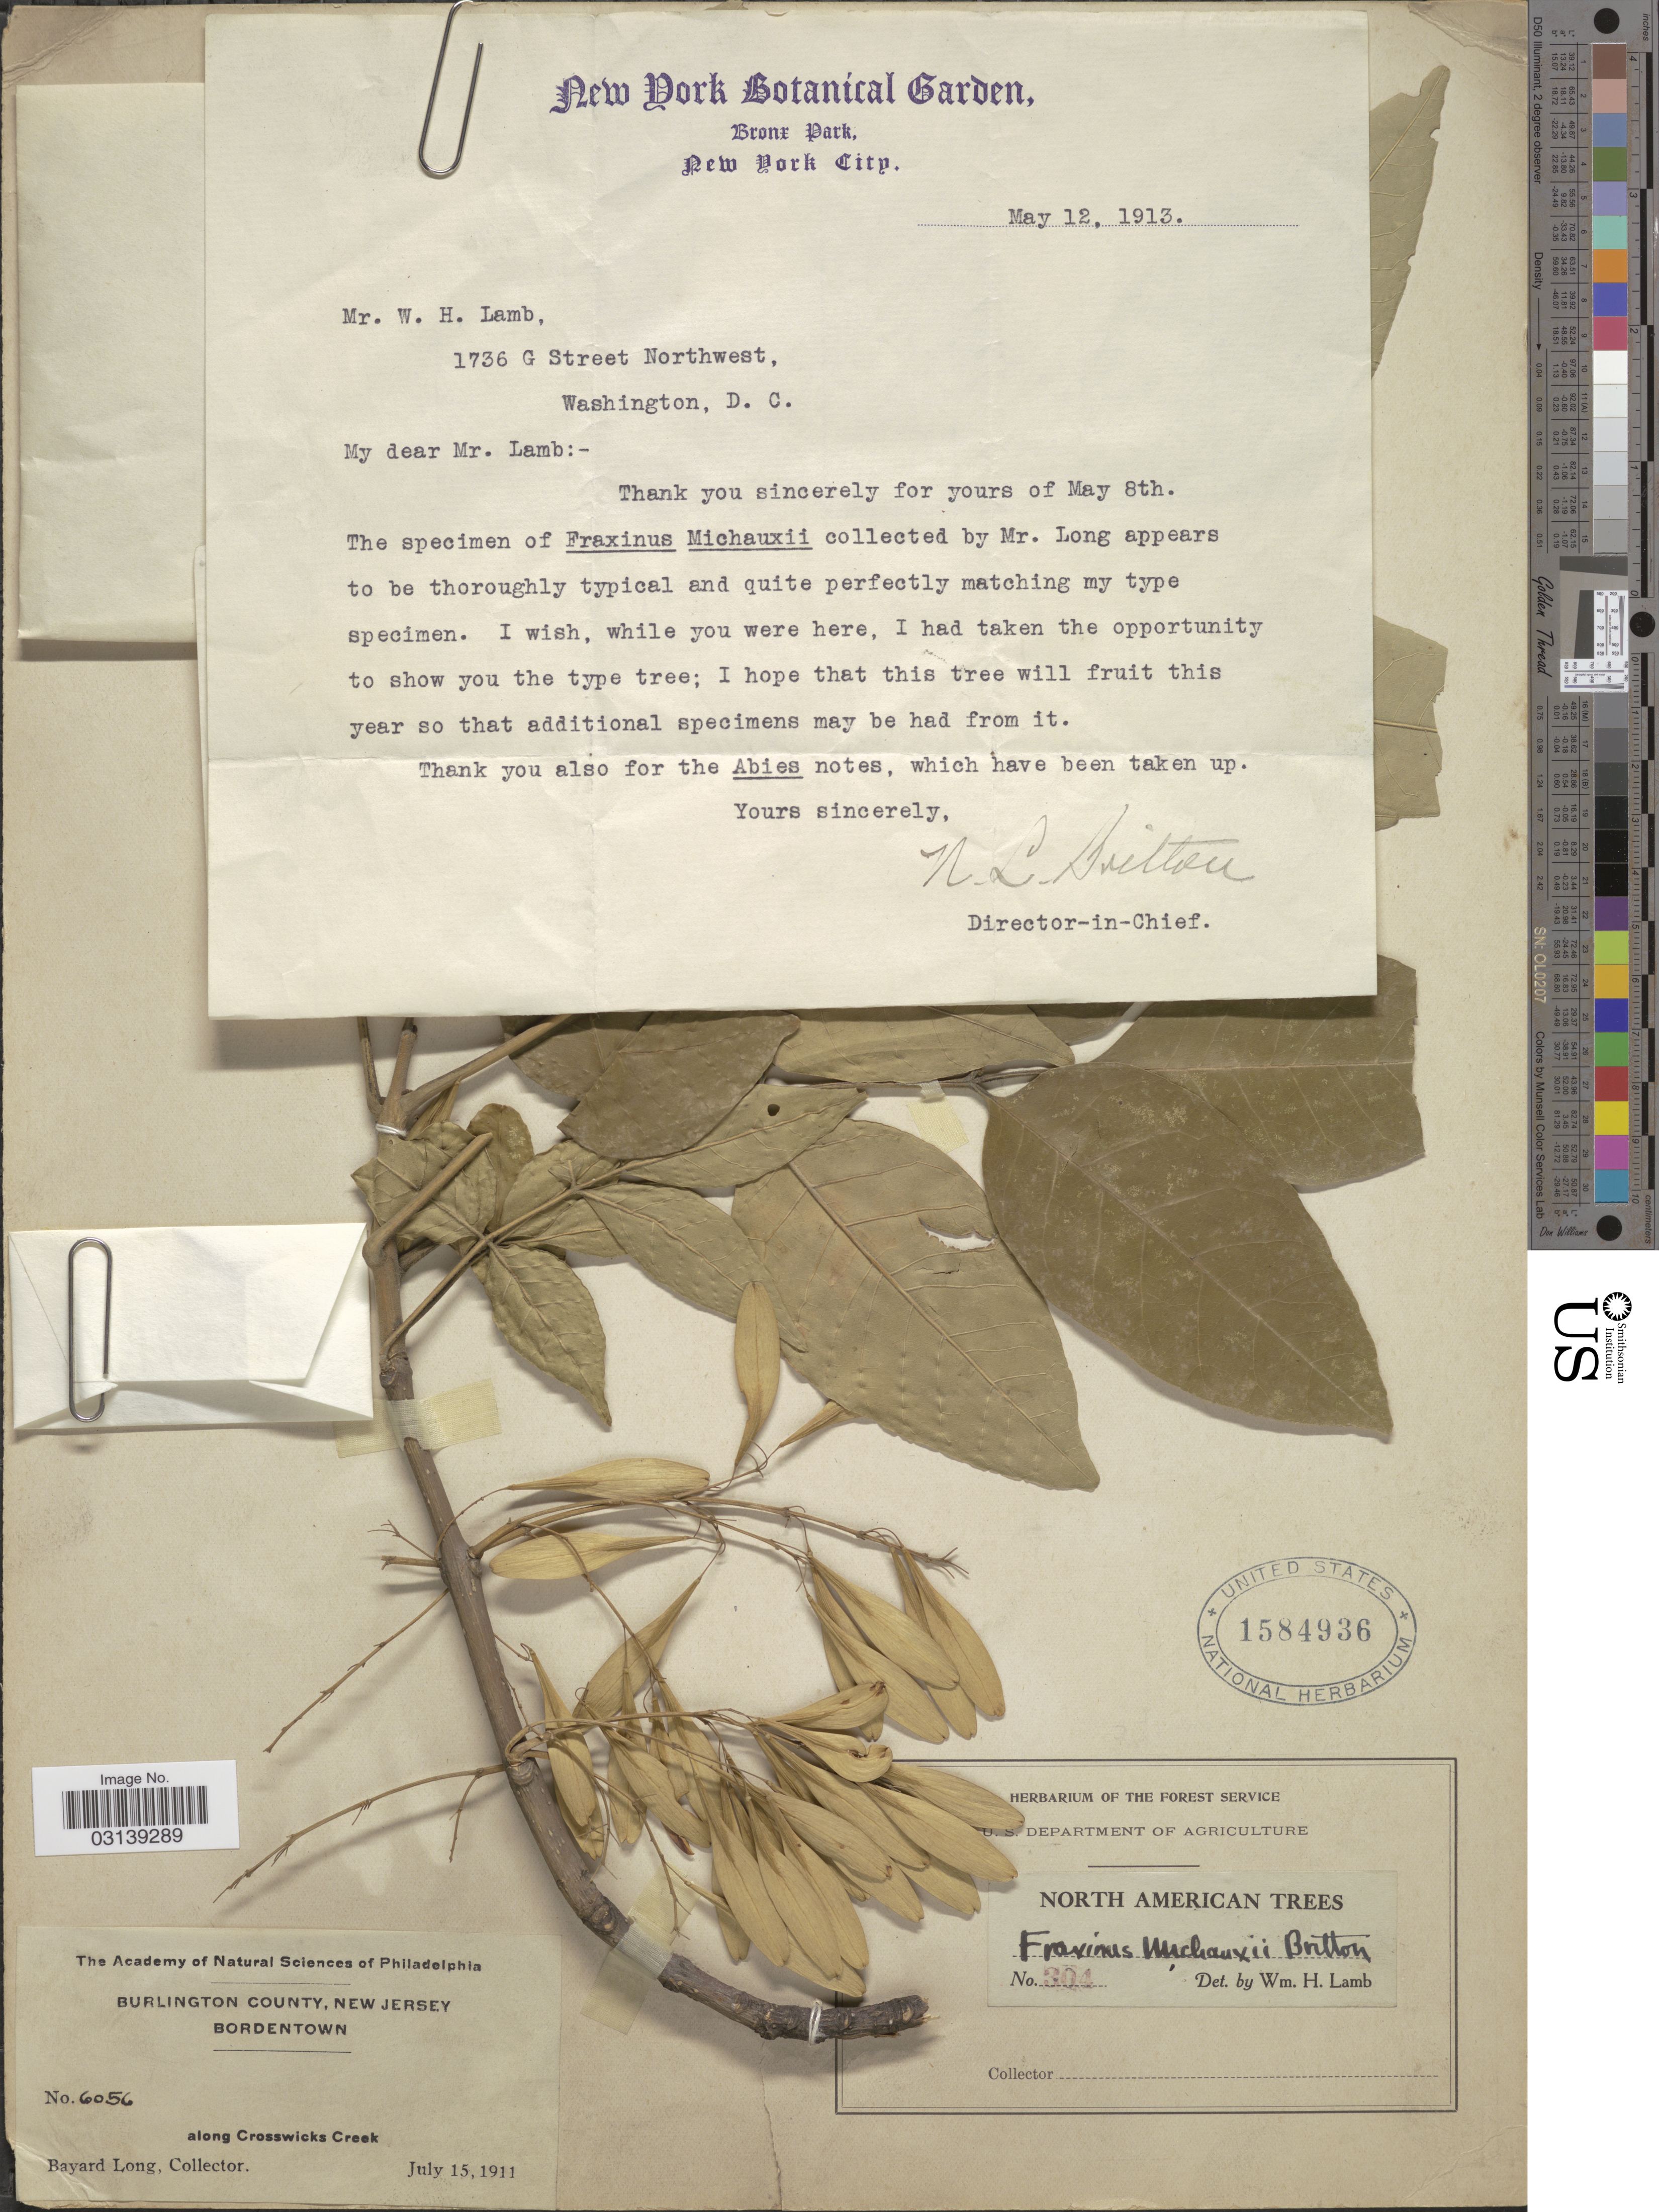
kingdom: Plantae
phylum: Tracheophyta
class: Magnoliopsida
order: Lamiales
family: Oleaceae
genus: Fraxinus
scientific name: Fraxinus profunda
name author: (Bush) Bush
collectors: B. Long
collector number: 6056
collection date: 1911-07-15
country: United States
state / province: New Jersey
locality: Burlington County, Bordentown, along Crosswicks Creek.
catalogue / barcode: US 1584936